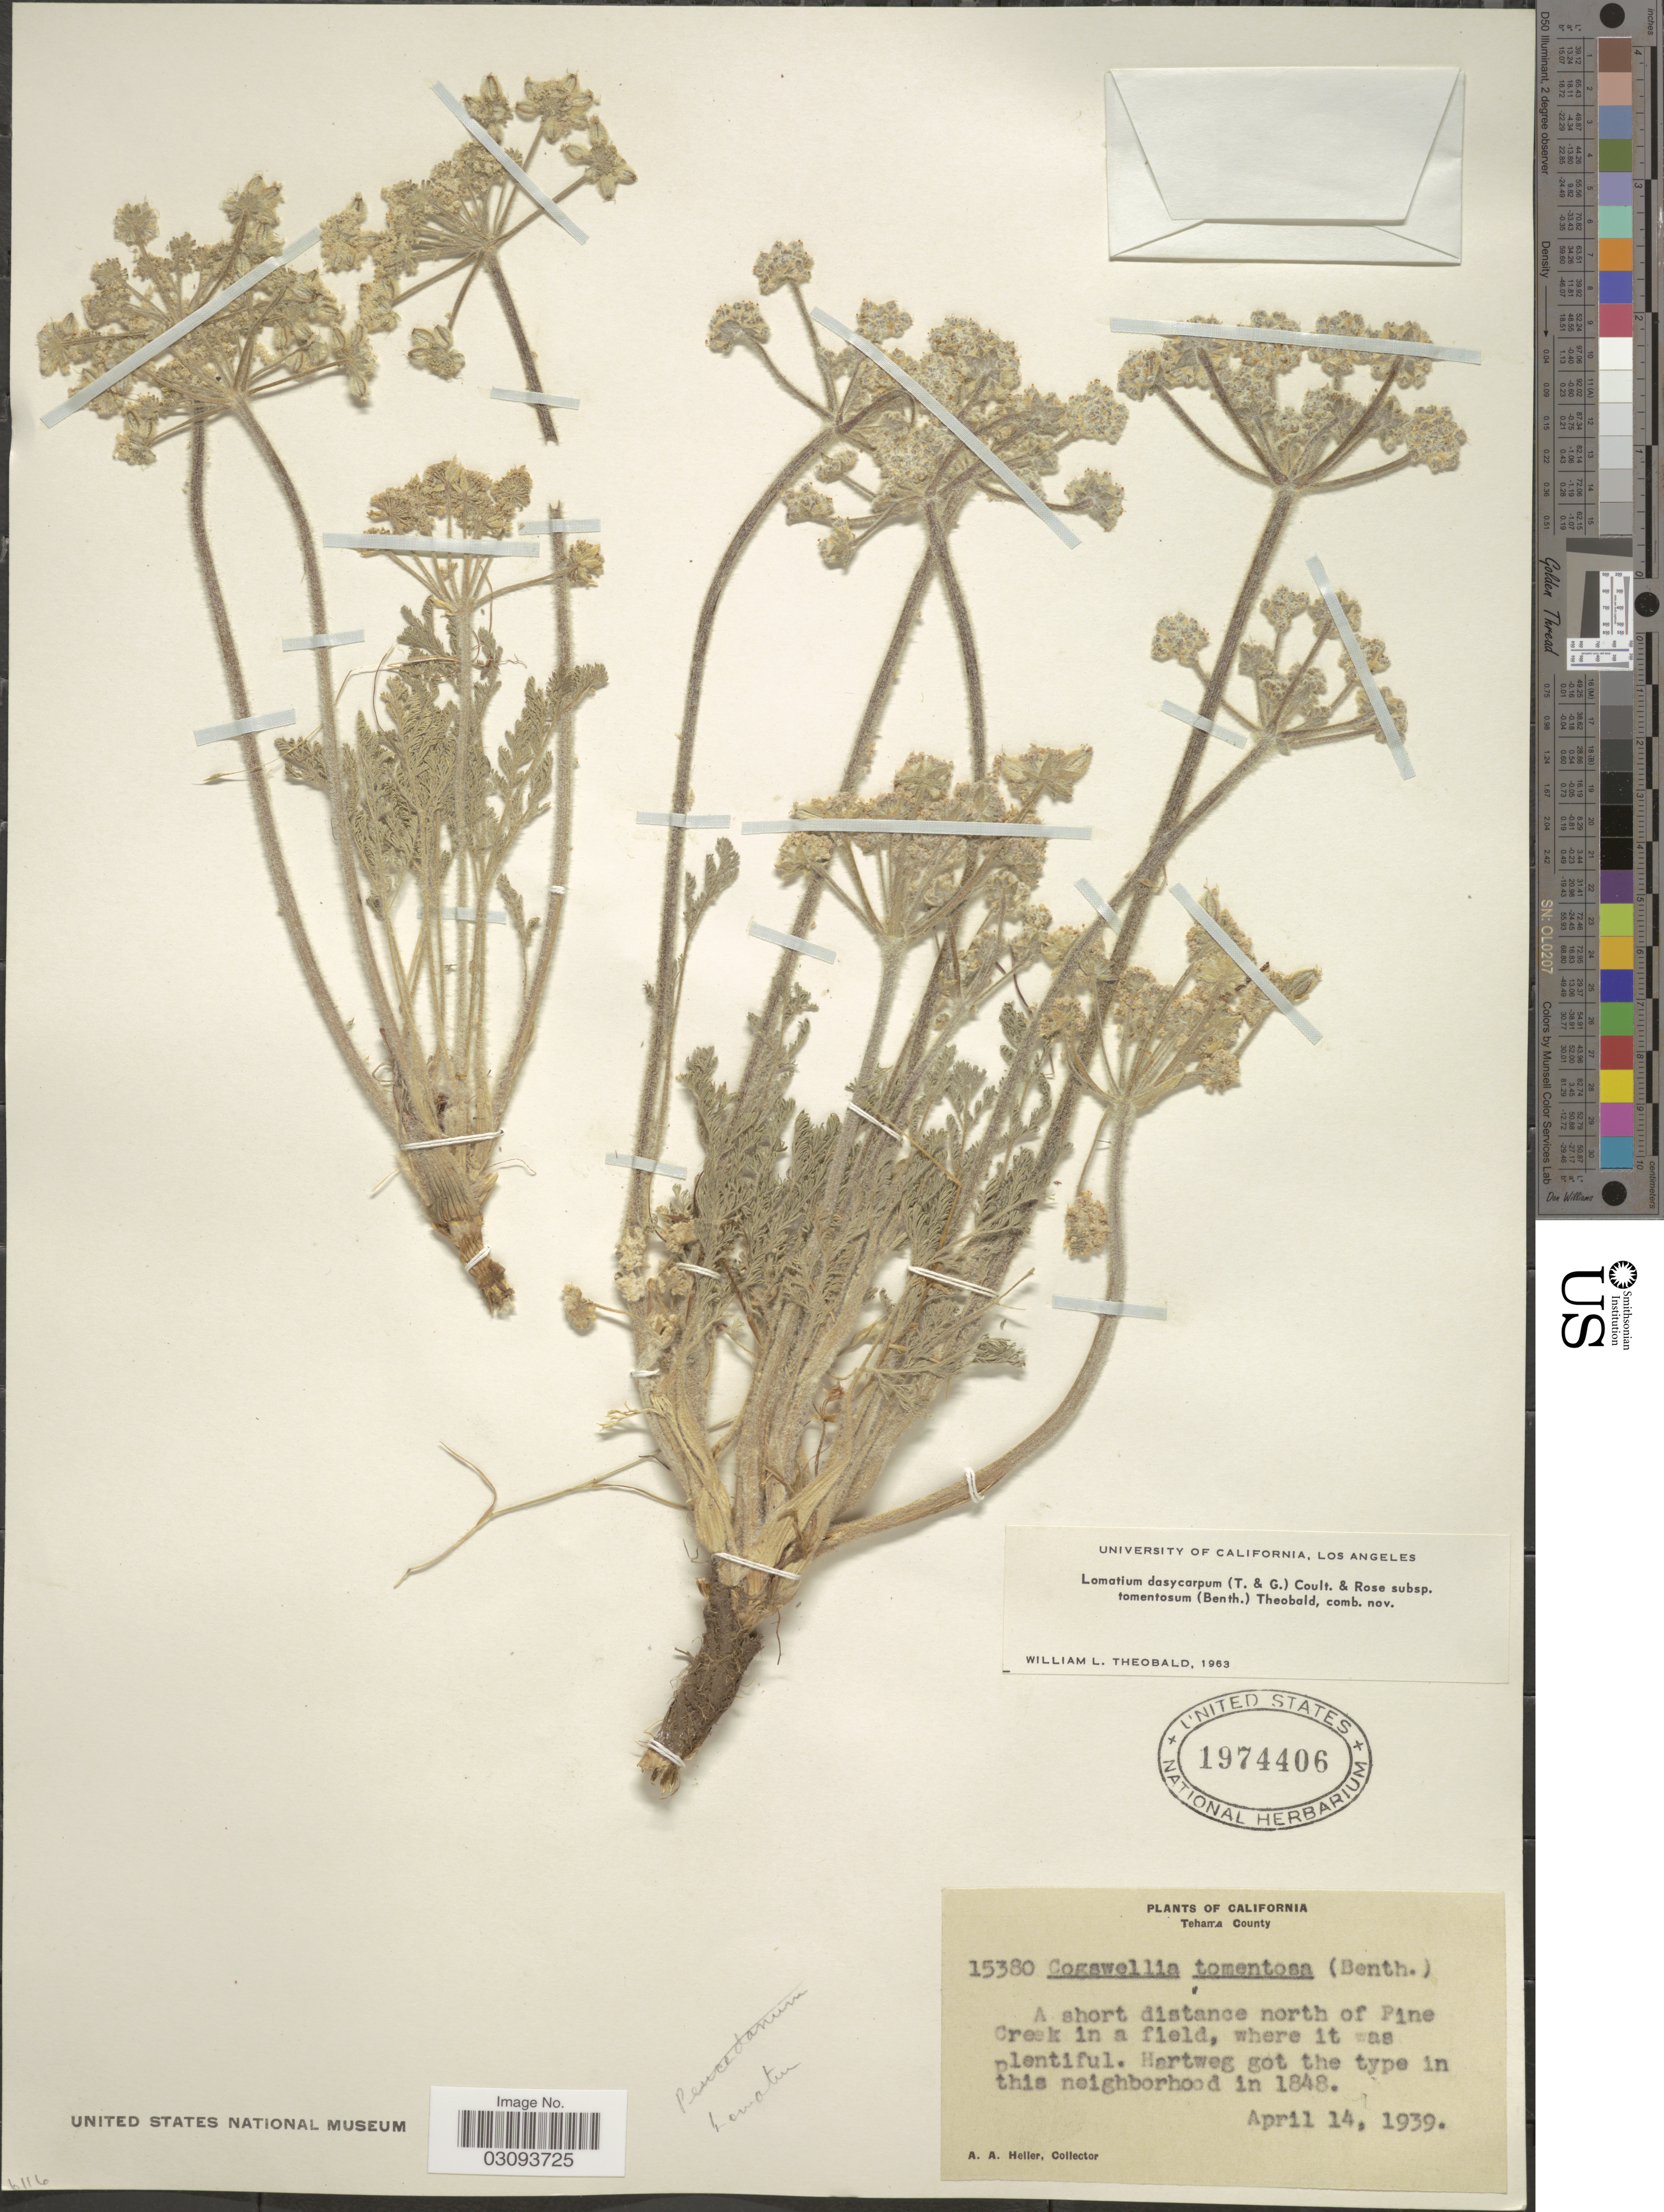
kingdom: Plantae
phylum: Tracheophyta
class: Magnoliopsida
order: Apiales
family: Apiaceae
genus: Lomatium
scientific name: Lomatium dasycarpum subsp. tomentosum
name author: (Benth.) W.L. Theob.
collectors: A. A. Heller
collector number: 15380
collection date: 1939-04-14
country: United States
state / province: California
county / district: Tehama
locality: Tehama County. A short distance north of Pine Creek in a field, where it was plentiful.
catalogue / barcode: US 1974406